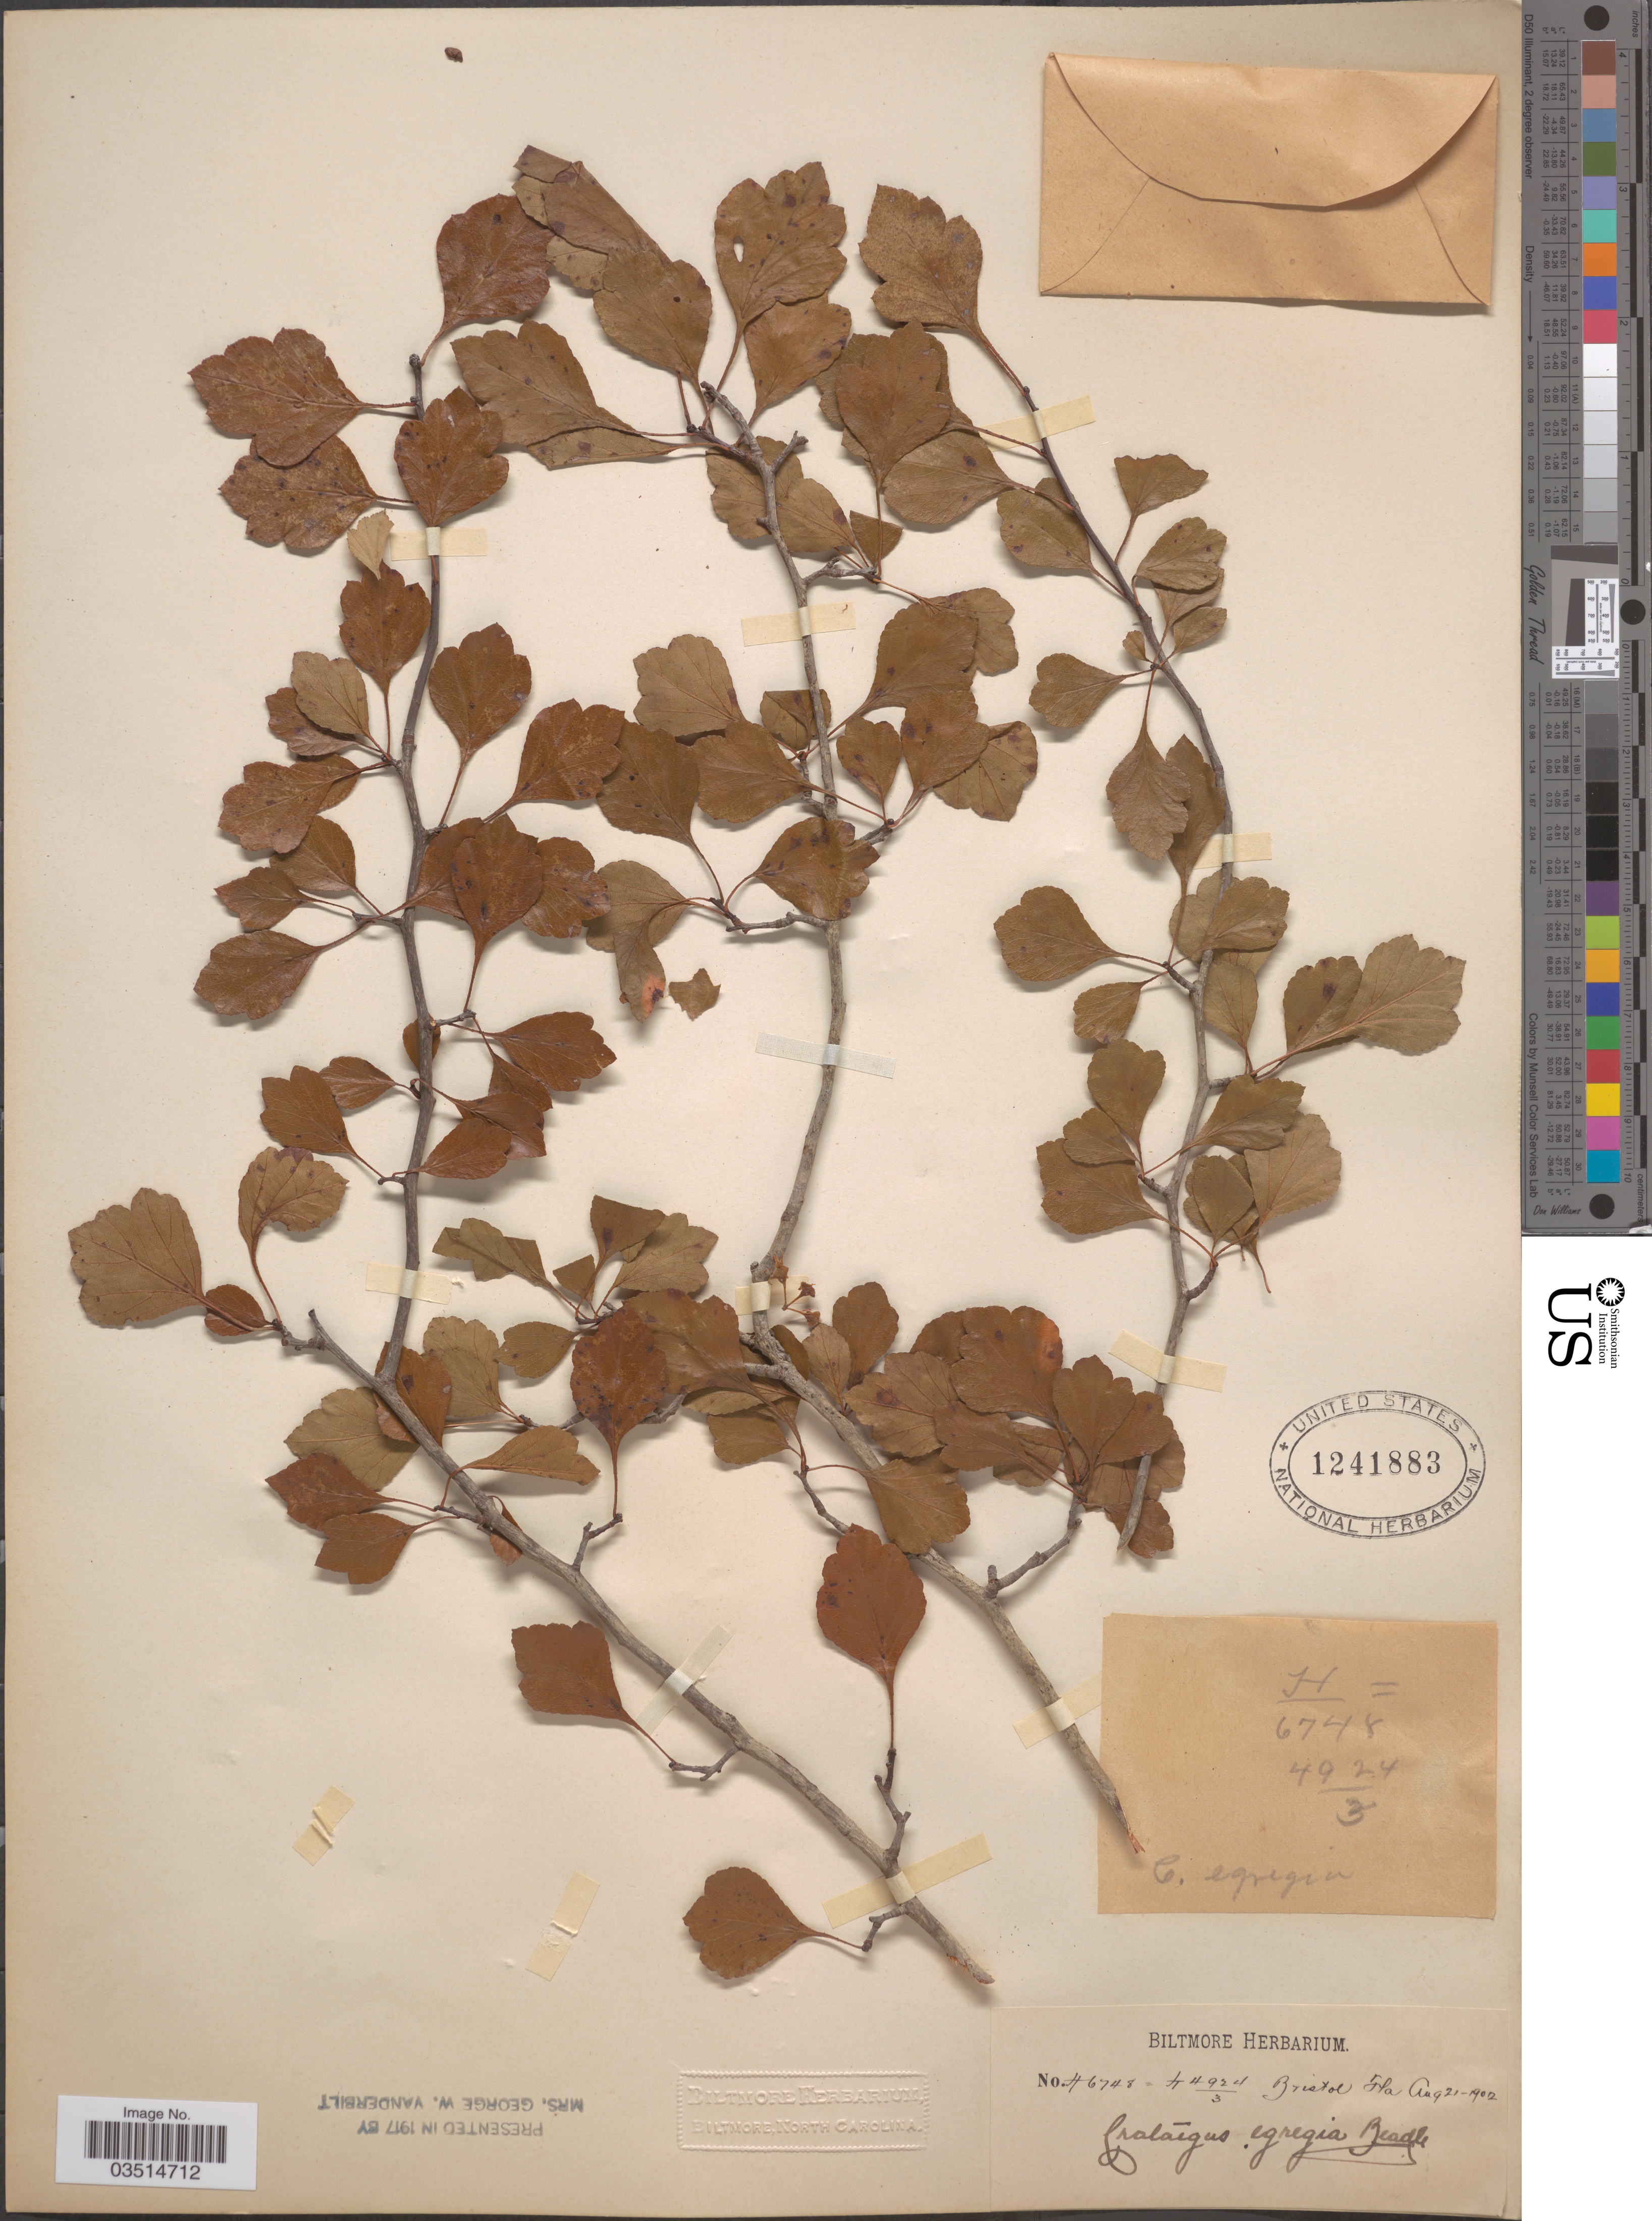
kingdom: Plantae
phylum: Tracheophyta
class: Magnoliopsida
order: Rosales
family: Rosaceae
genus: Crataegus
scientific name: Crataegus egregia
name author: Beadle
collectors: ex herb. Biltmore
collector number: H6748=H4924/3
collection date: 1902-08-21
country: United States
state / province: Florida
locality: Bristol.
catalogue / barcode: US 1241883